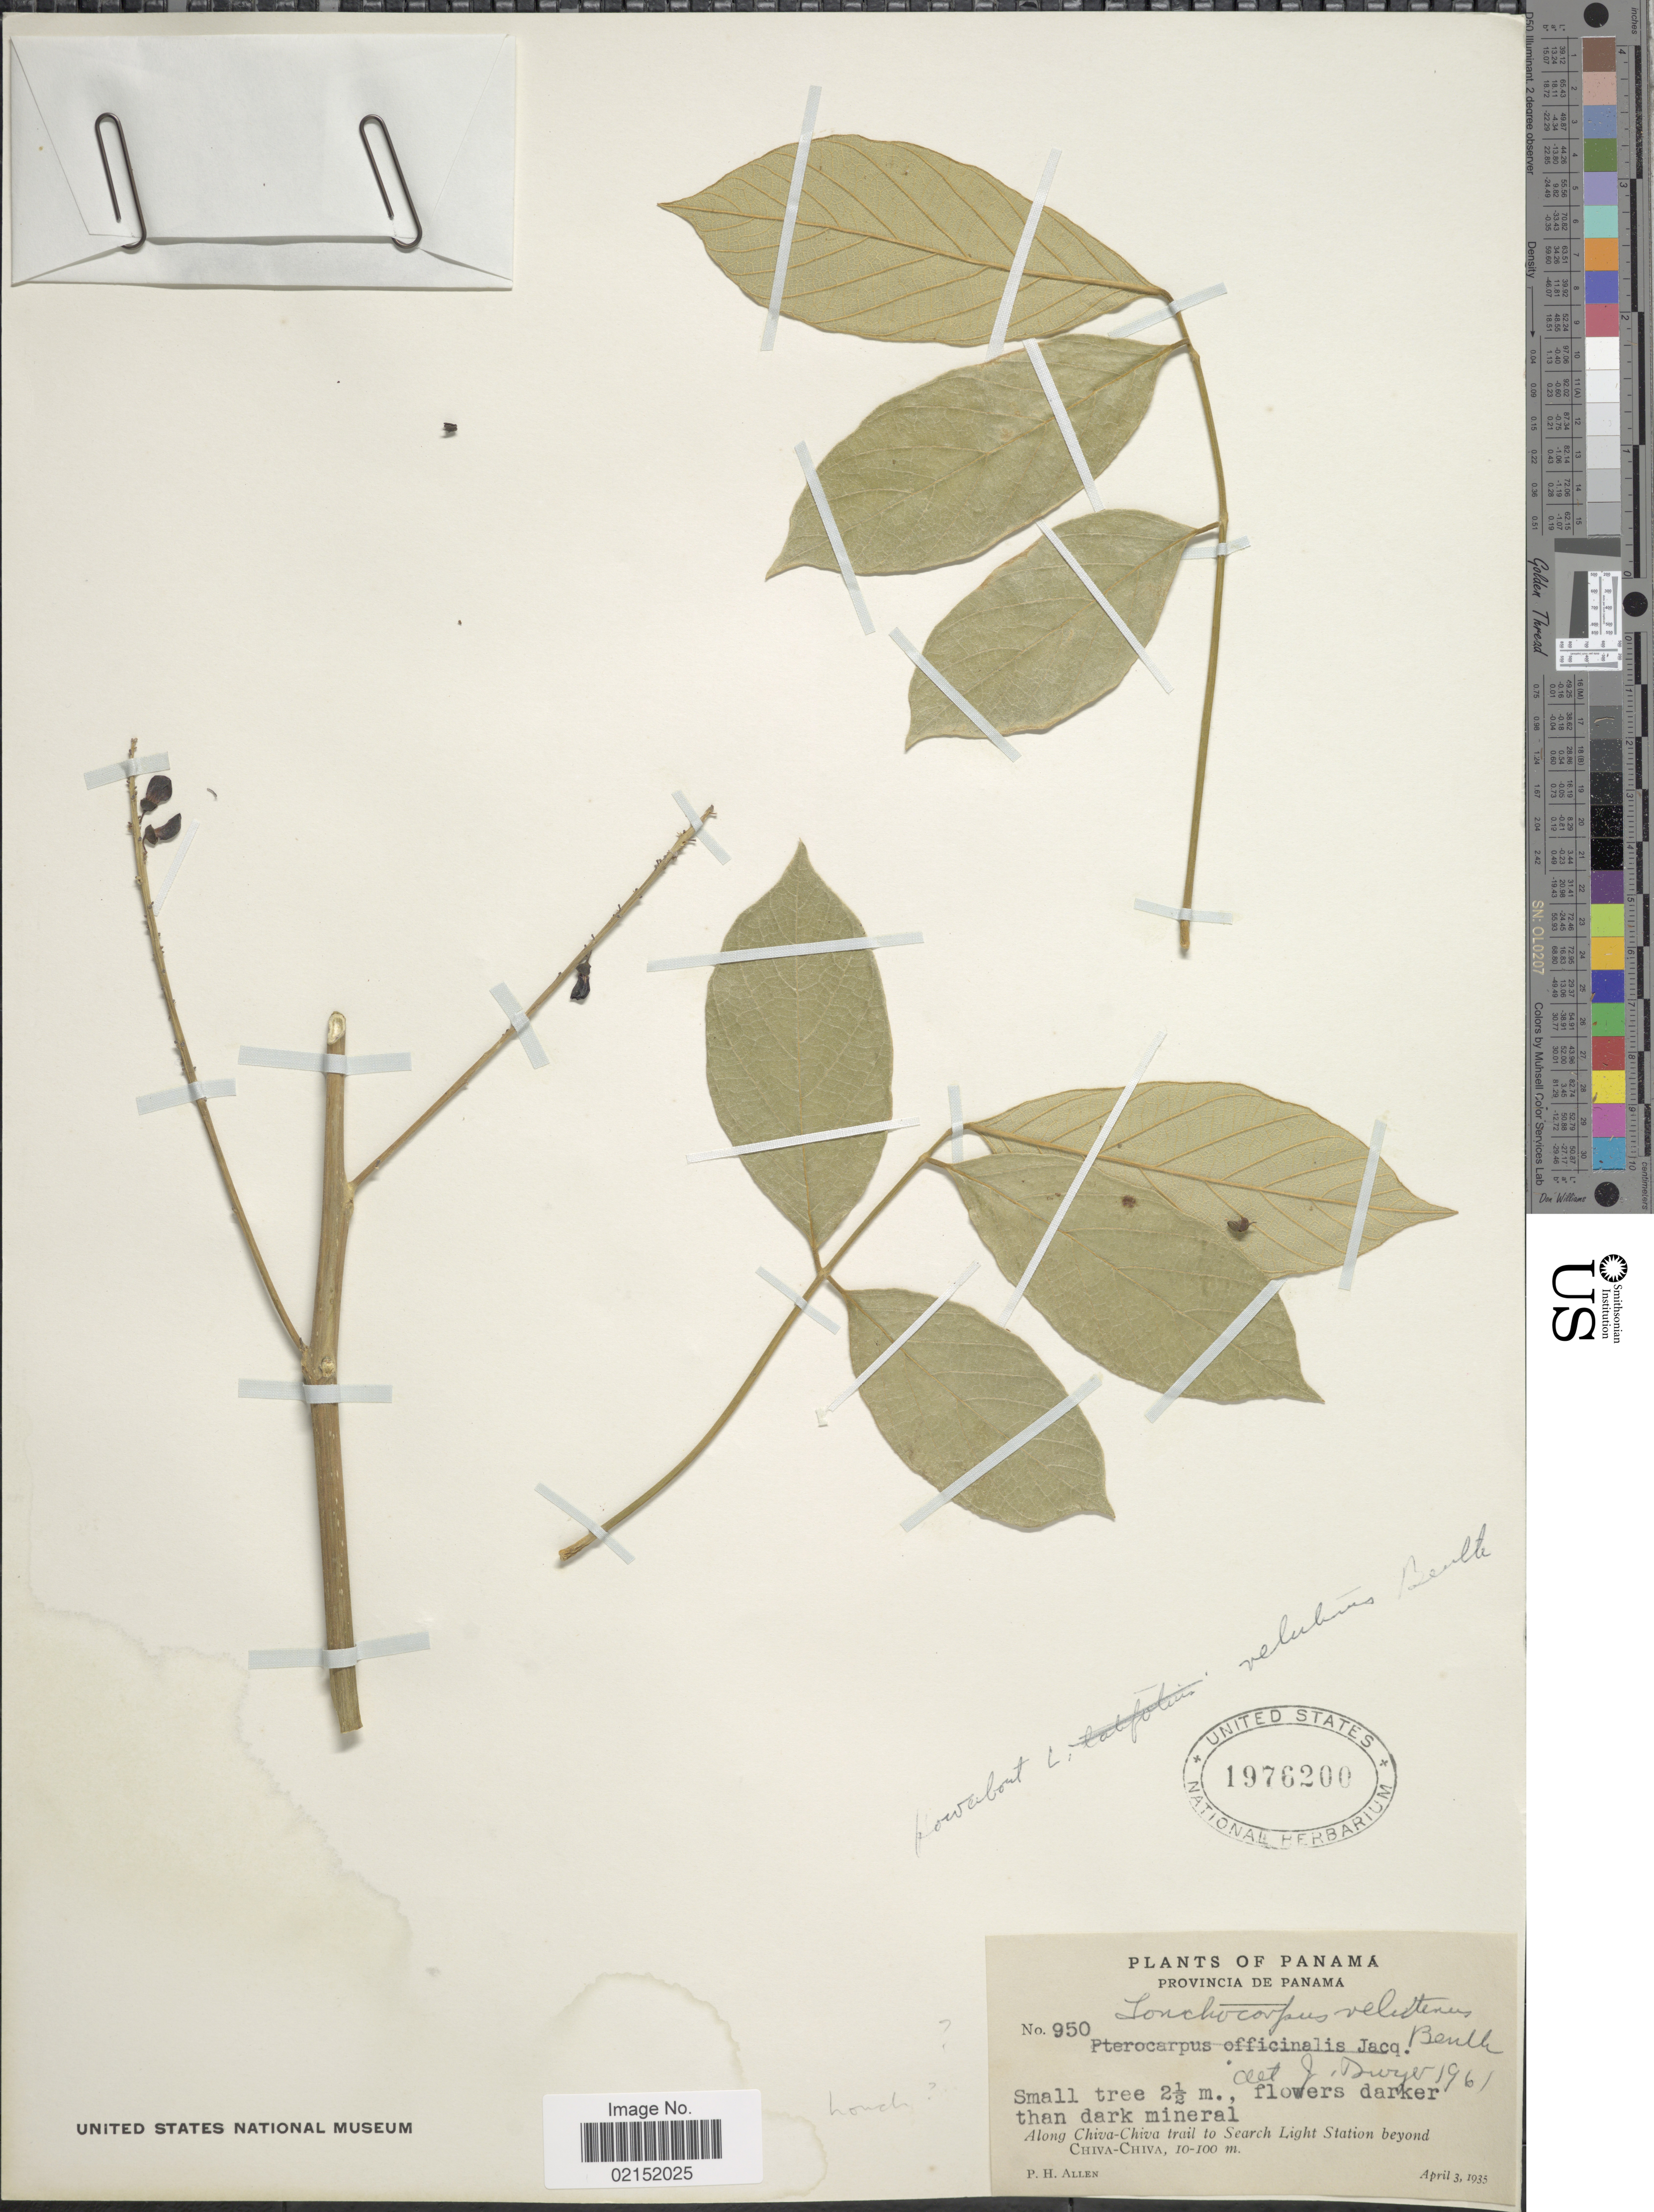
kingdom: Plantae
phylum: Tracheophyta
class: Magnoliopsida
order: Fabales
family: Fabaceae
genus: Lonchocarpus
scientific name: Lonchocarpus velutinus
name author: Benth. ex Seem.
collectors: P. H. Allen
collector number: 950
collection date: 1935-04-03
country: Panama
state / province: Panamá / Panamá Oeste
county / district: Canal Zone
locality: Along Chiva-Chiva Trail to searchlight station beyond Chiva-Chiva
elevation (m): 10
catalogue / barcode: US 1976200